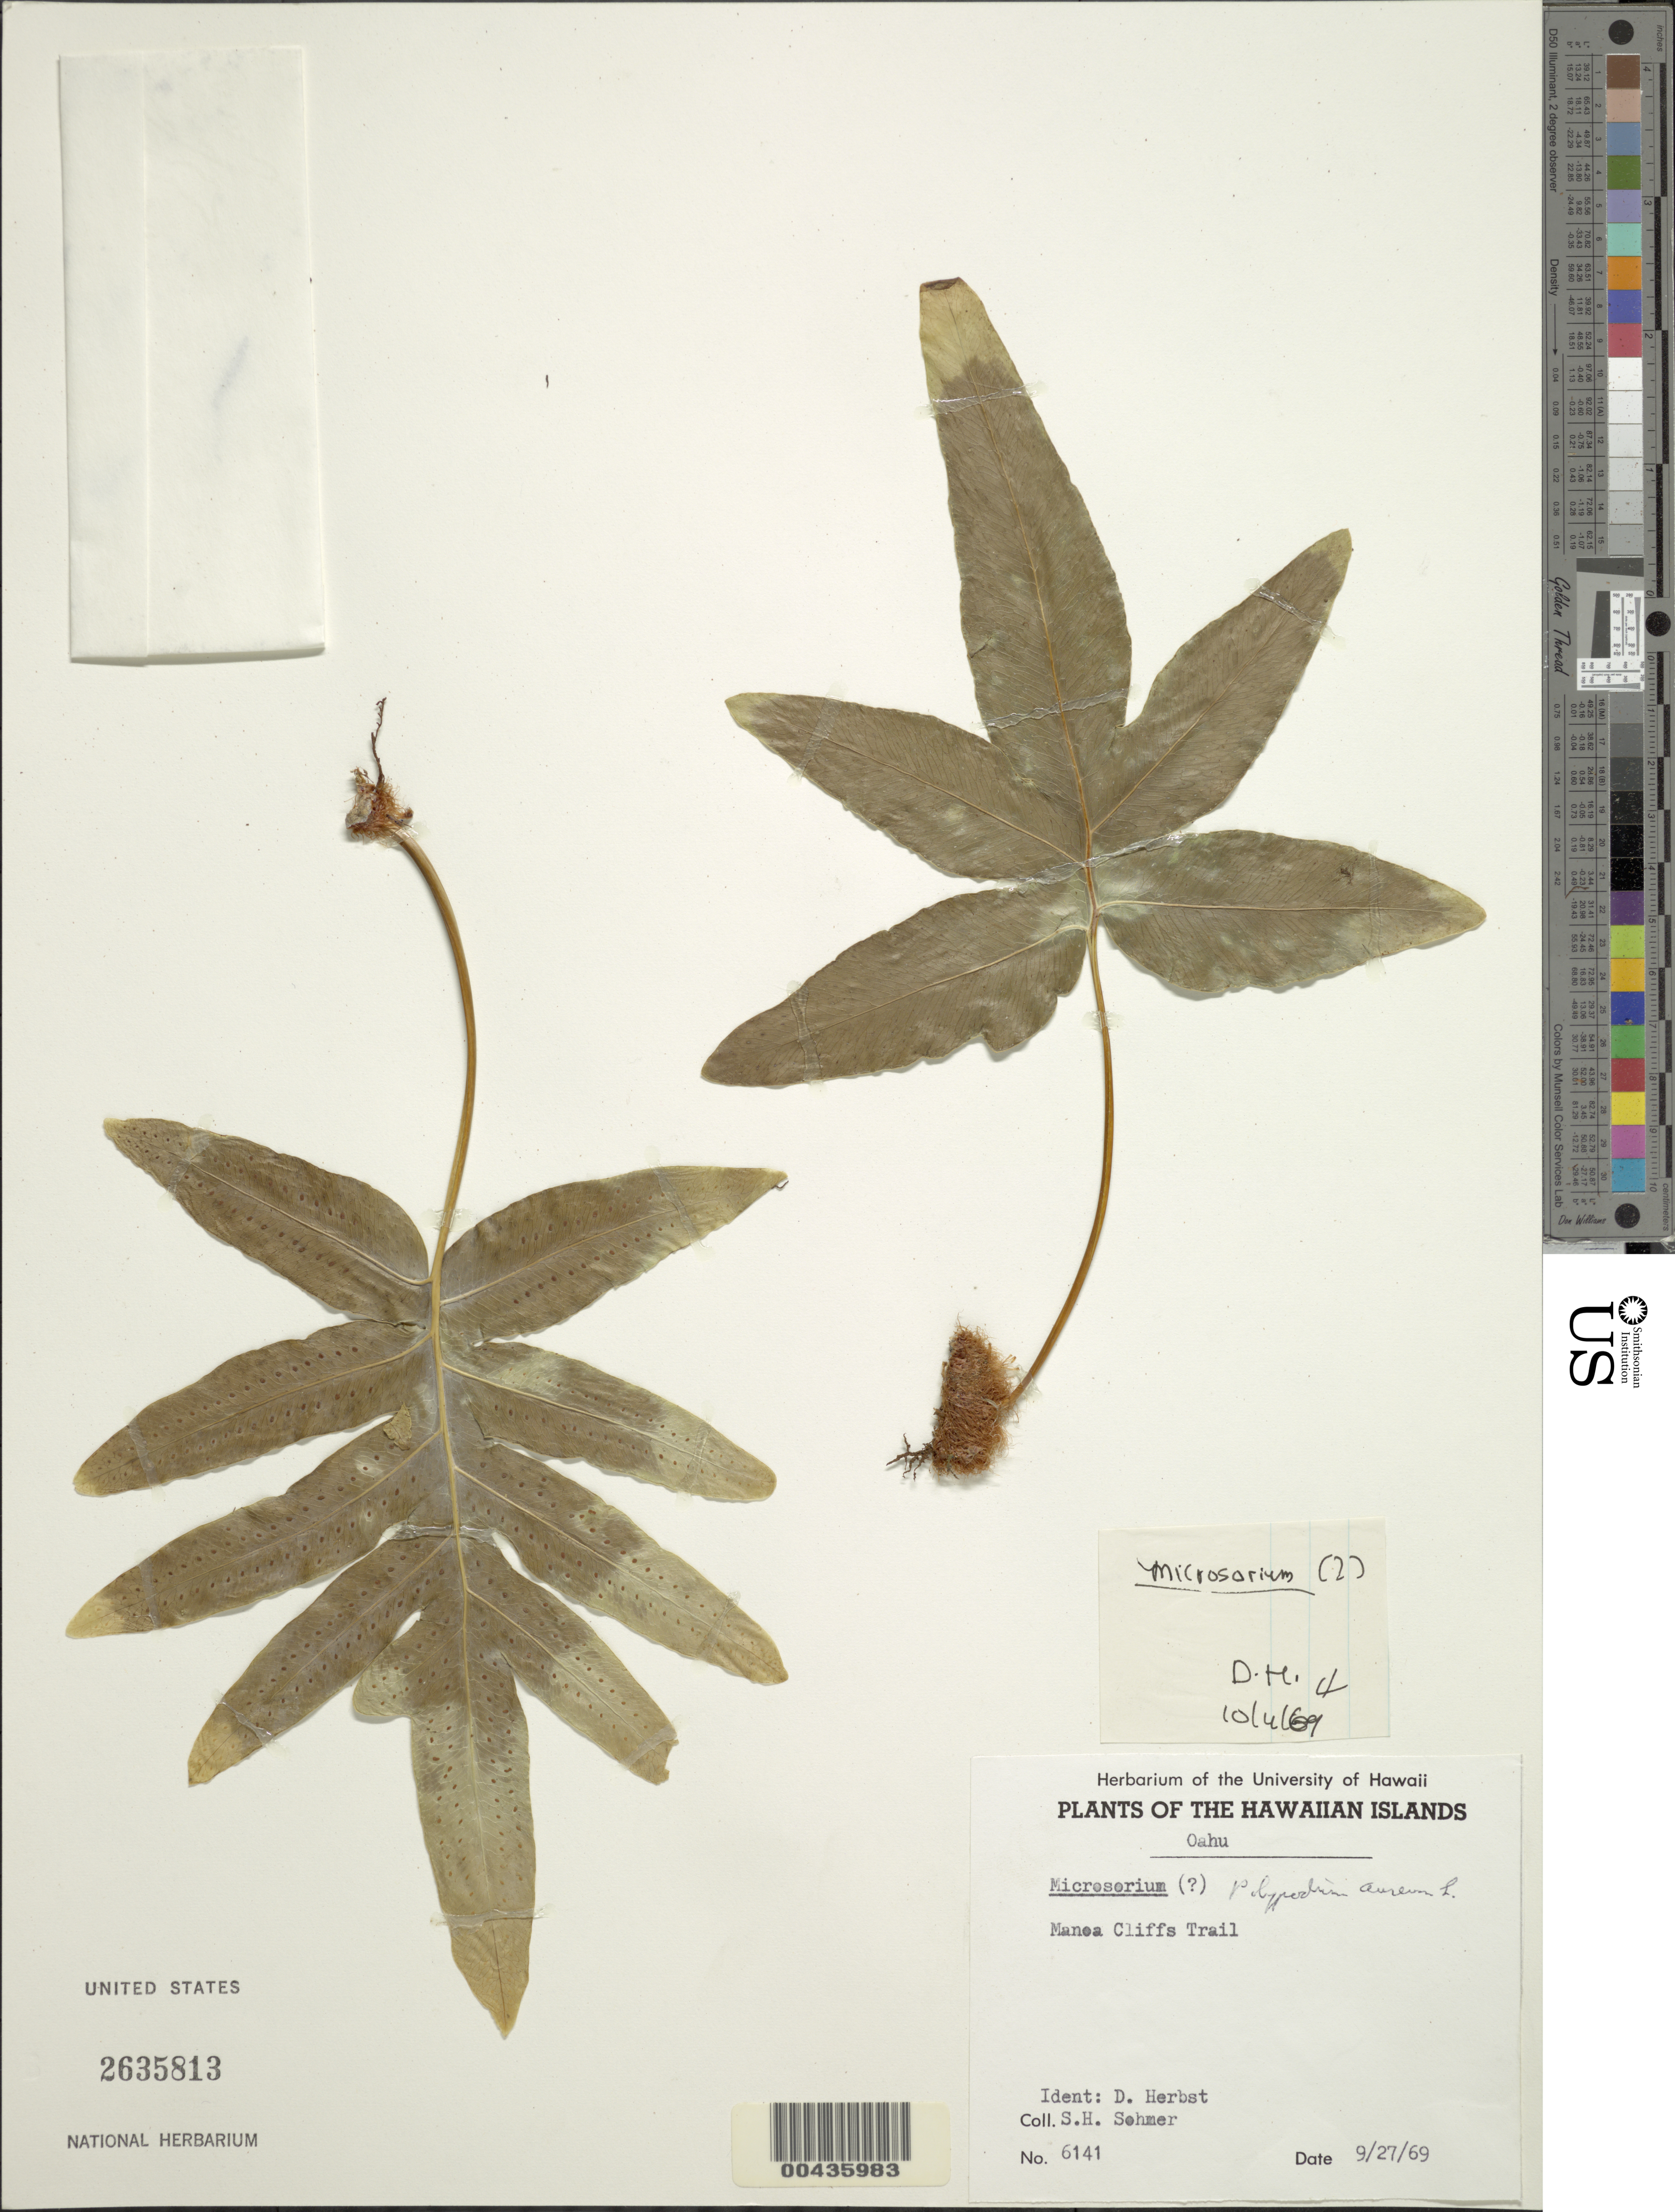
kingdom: Plantae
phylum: Tracheophyta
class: Polypodiopsida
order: Polypodiales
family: Polypodiaceae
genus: Polypodium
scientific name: Polypodium aureum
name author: L.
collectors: S. H. Sohmer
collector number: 6141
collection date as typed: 27 Sep 1969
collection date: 1969-09-27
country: United States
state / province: Hawaii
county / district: Honolulu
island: Oahu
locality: Manoa Cliffs Trail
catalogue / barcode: US 2635813